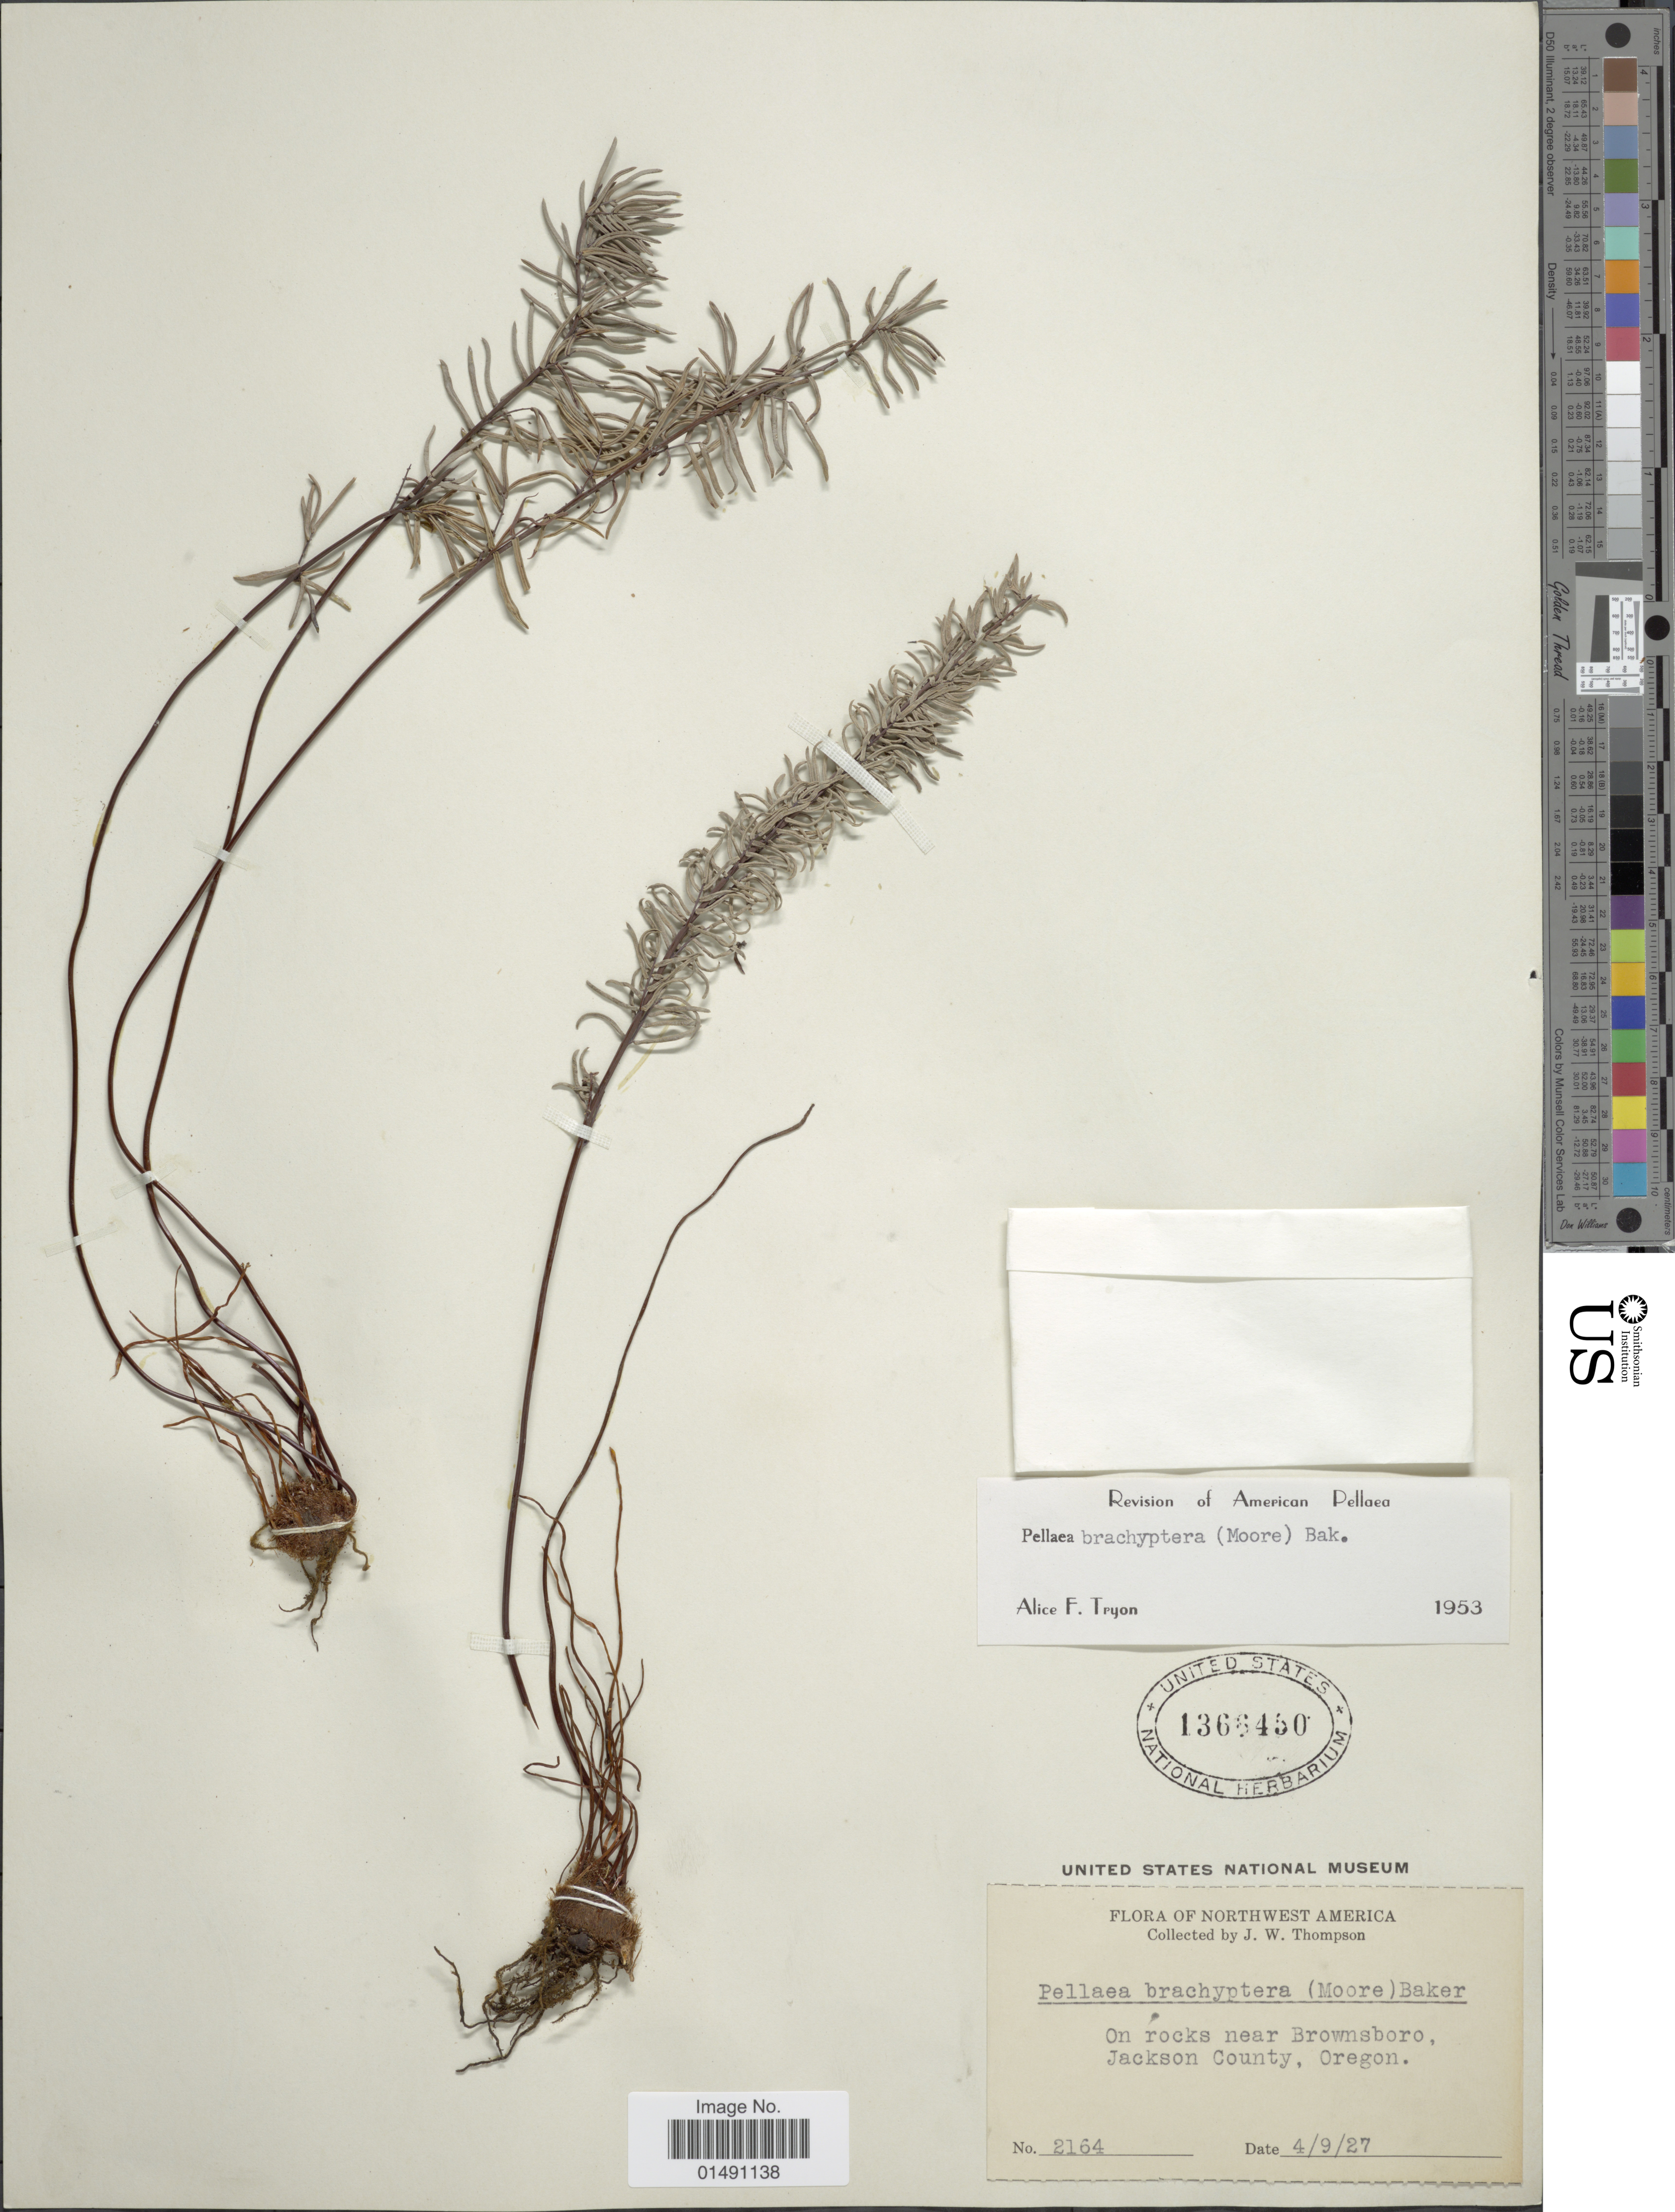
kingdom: Plantae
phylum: Tracheophyta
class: Polypodiopsida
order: Polypodiales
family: Pteridaceae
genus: Pellaea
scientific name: Pellaea brachyptera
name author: (T. Moore) Baker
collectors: J. W. Thompson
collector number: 2164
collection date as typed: Transcribed d/m/y: 4/9/27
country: United States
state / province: Oregon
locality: Northwest America, On rocks near Brownsboro, Jackson County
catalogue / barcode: US 1366450